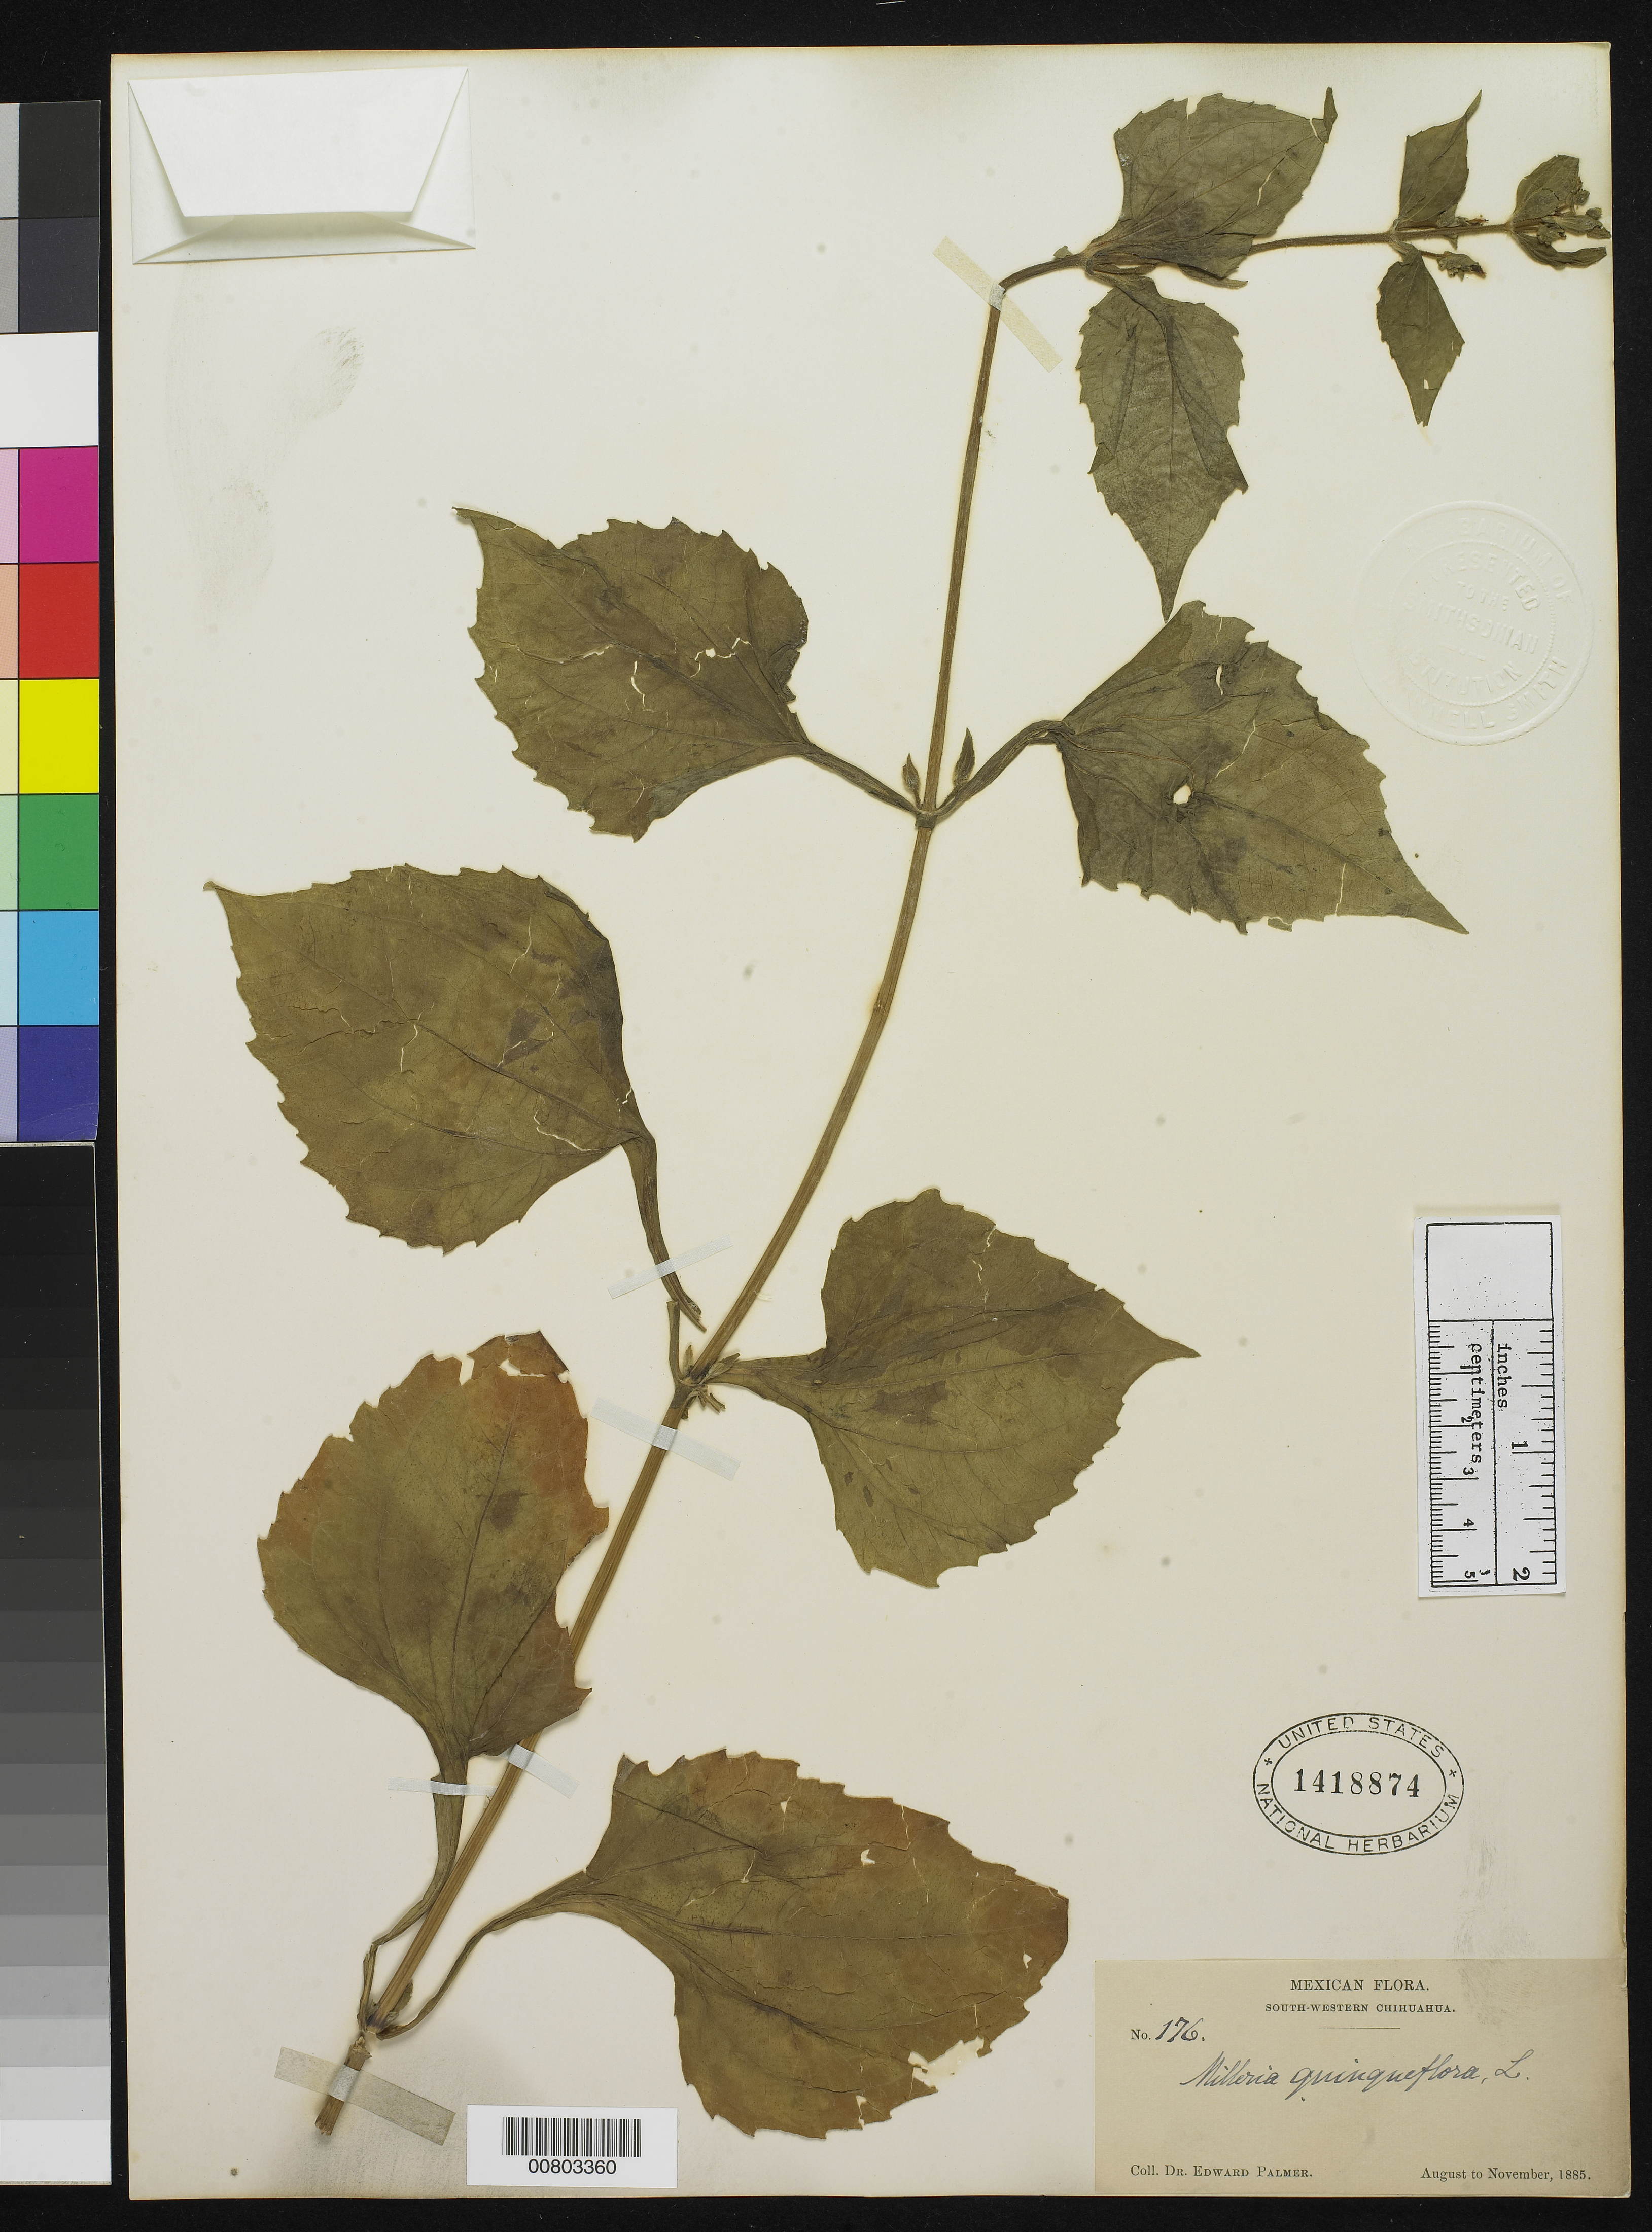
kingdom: Plantae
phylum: Tracheophyta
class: Magnoliopsida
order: Asterales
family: Asteraceae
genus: Milleria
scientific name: Milleria quinqueflora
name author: L.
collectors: E. Palmer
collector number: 176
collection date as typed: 1885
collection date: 1885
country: Mexico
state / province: Chihuahua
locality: SW Chihuahua.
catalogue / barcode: US 1418874